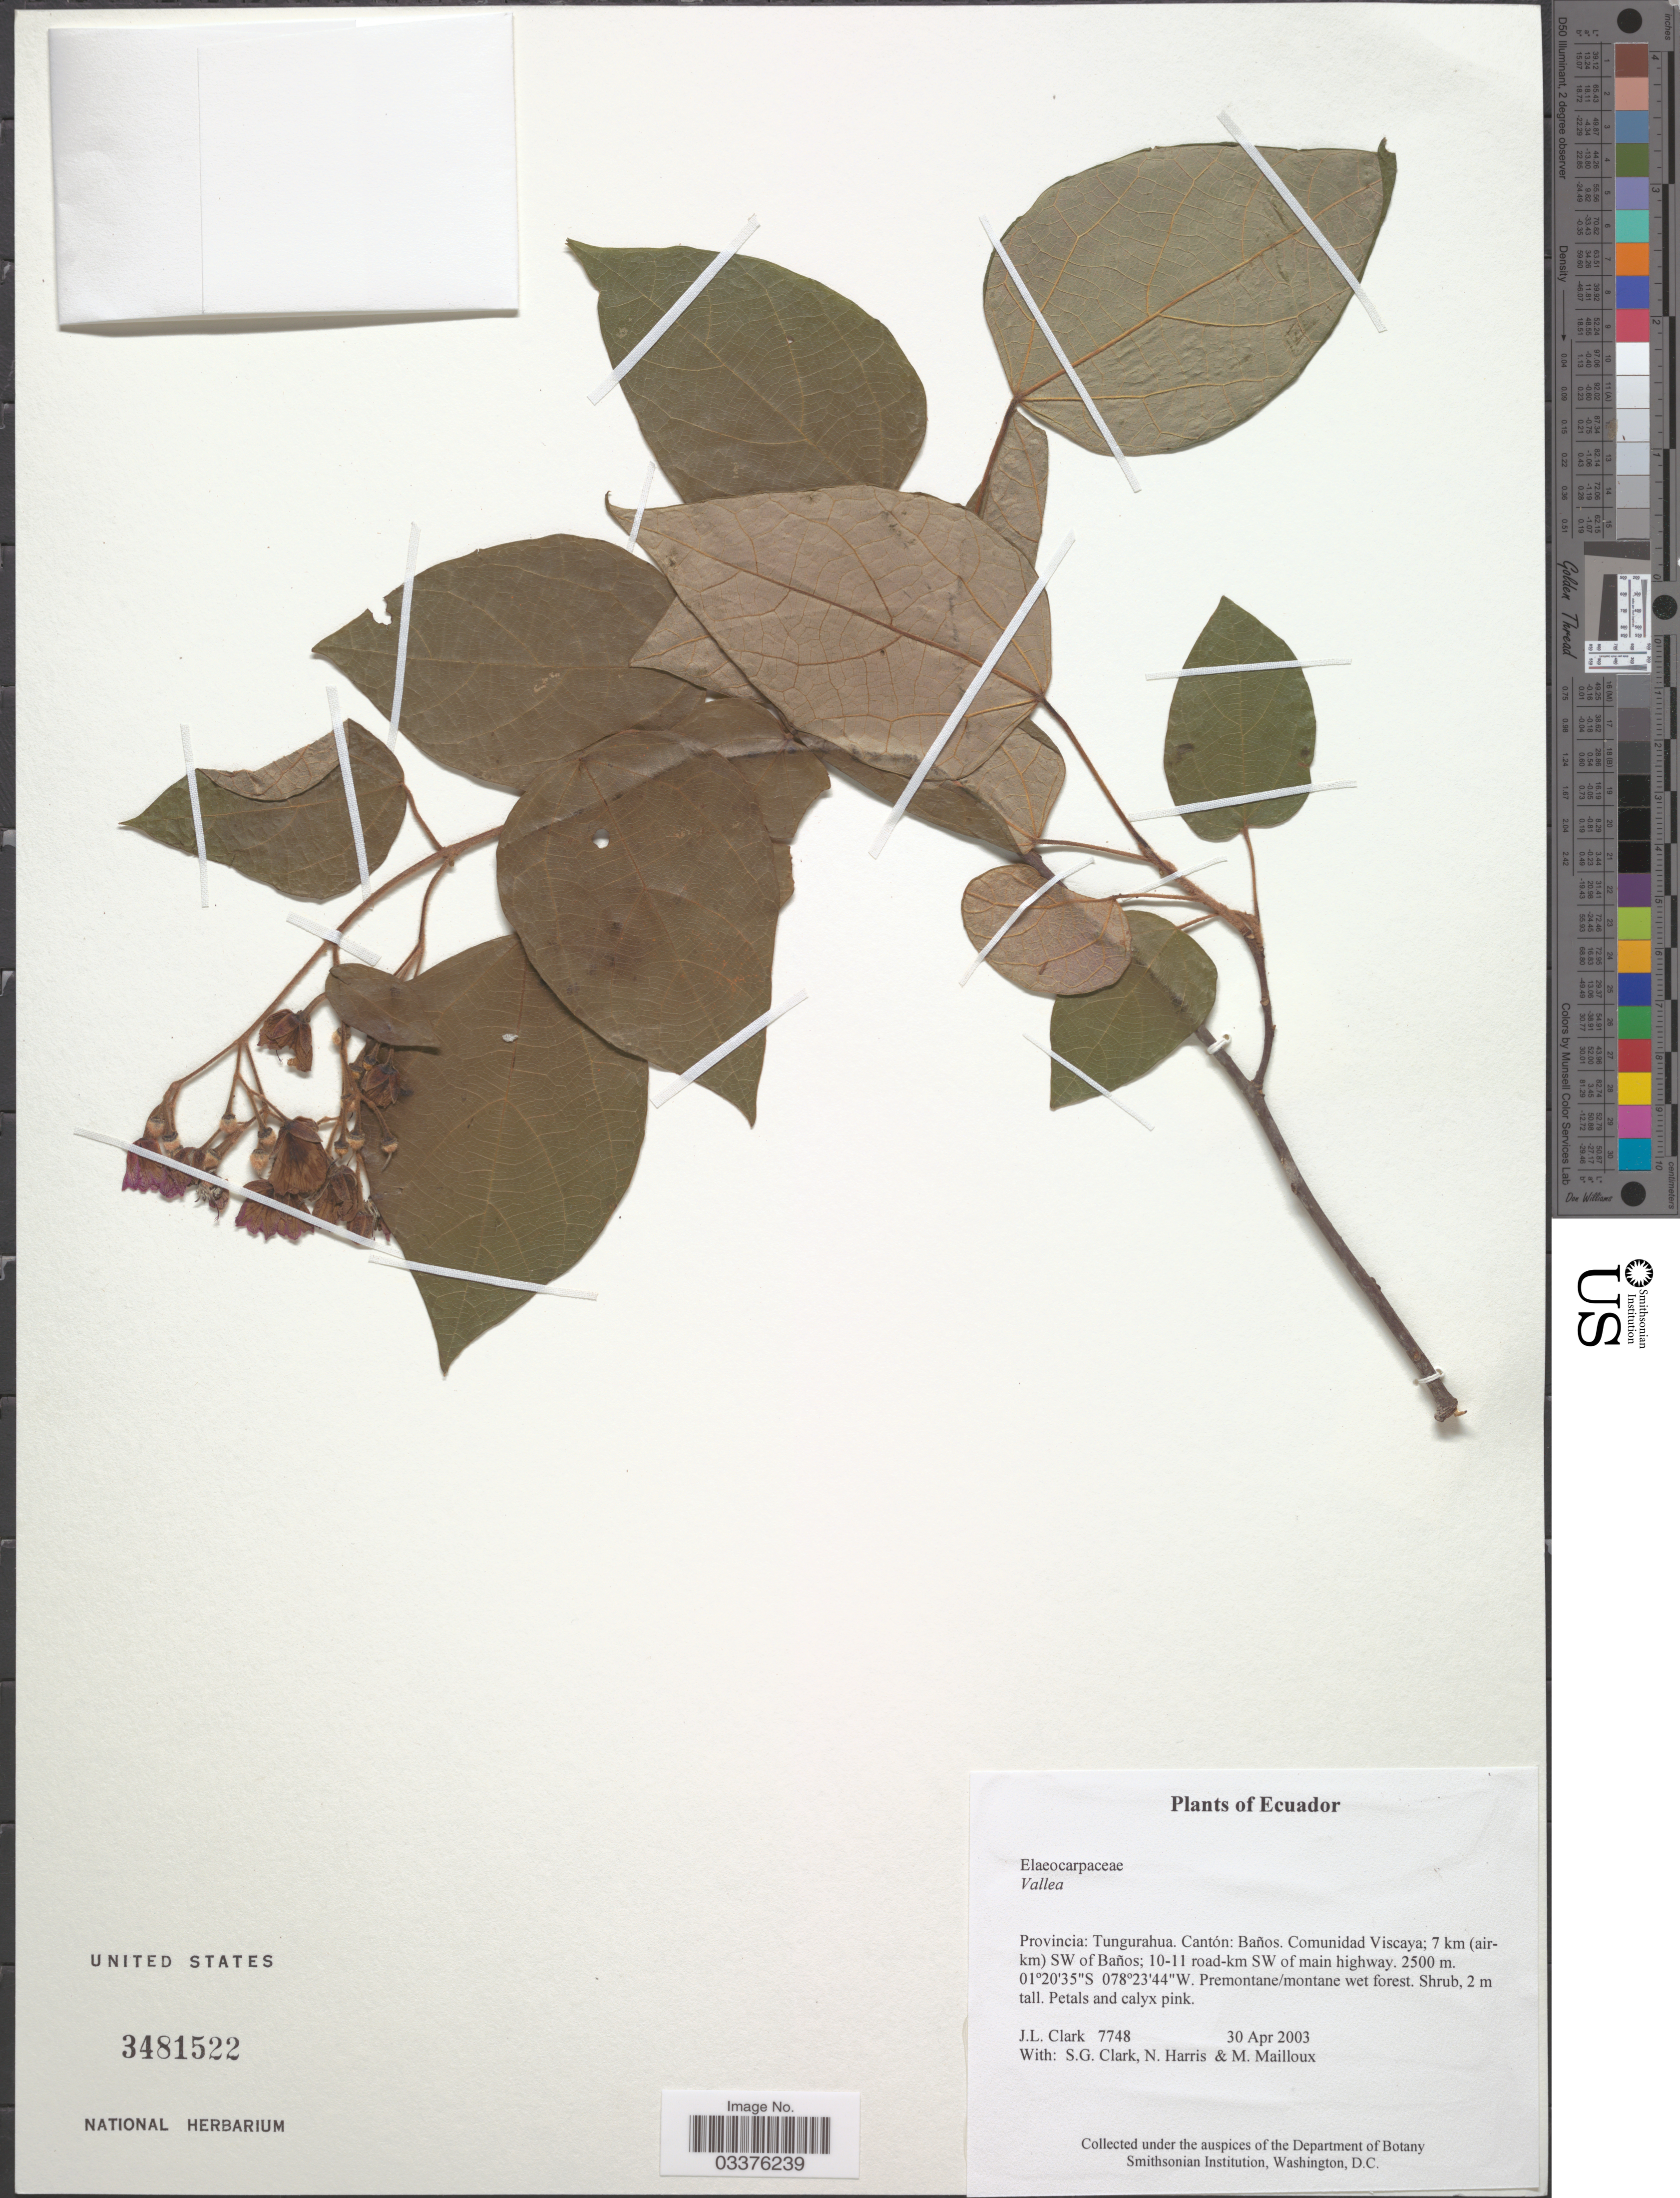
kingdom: Plantae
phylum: Tracheophyta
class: Magnoliopsida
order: Oxalidales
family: Elaeocarpaceae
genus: Vallea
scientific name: Vallea sp.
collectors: J. L. Clark, S. G. Clark, N. Harris & M. Mailloux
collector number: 7748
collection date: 2003-04-30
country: Ecuador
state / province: Tungurahua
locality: Cantón: Baños. Comunidad Viscaya; 7 km (air km) SW of Baños; 10-11 road-km SW of main highway.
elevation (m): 2500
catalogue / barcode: US 3481522